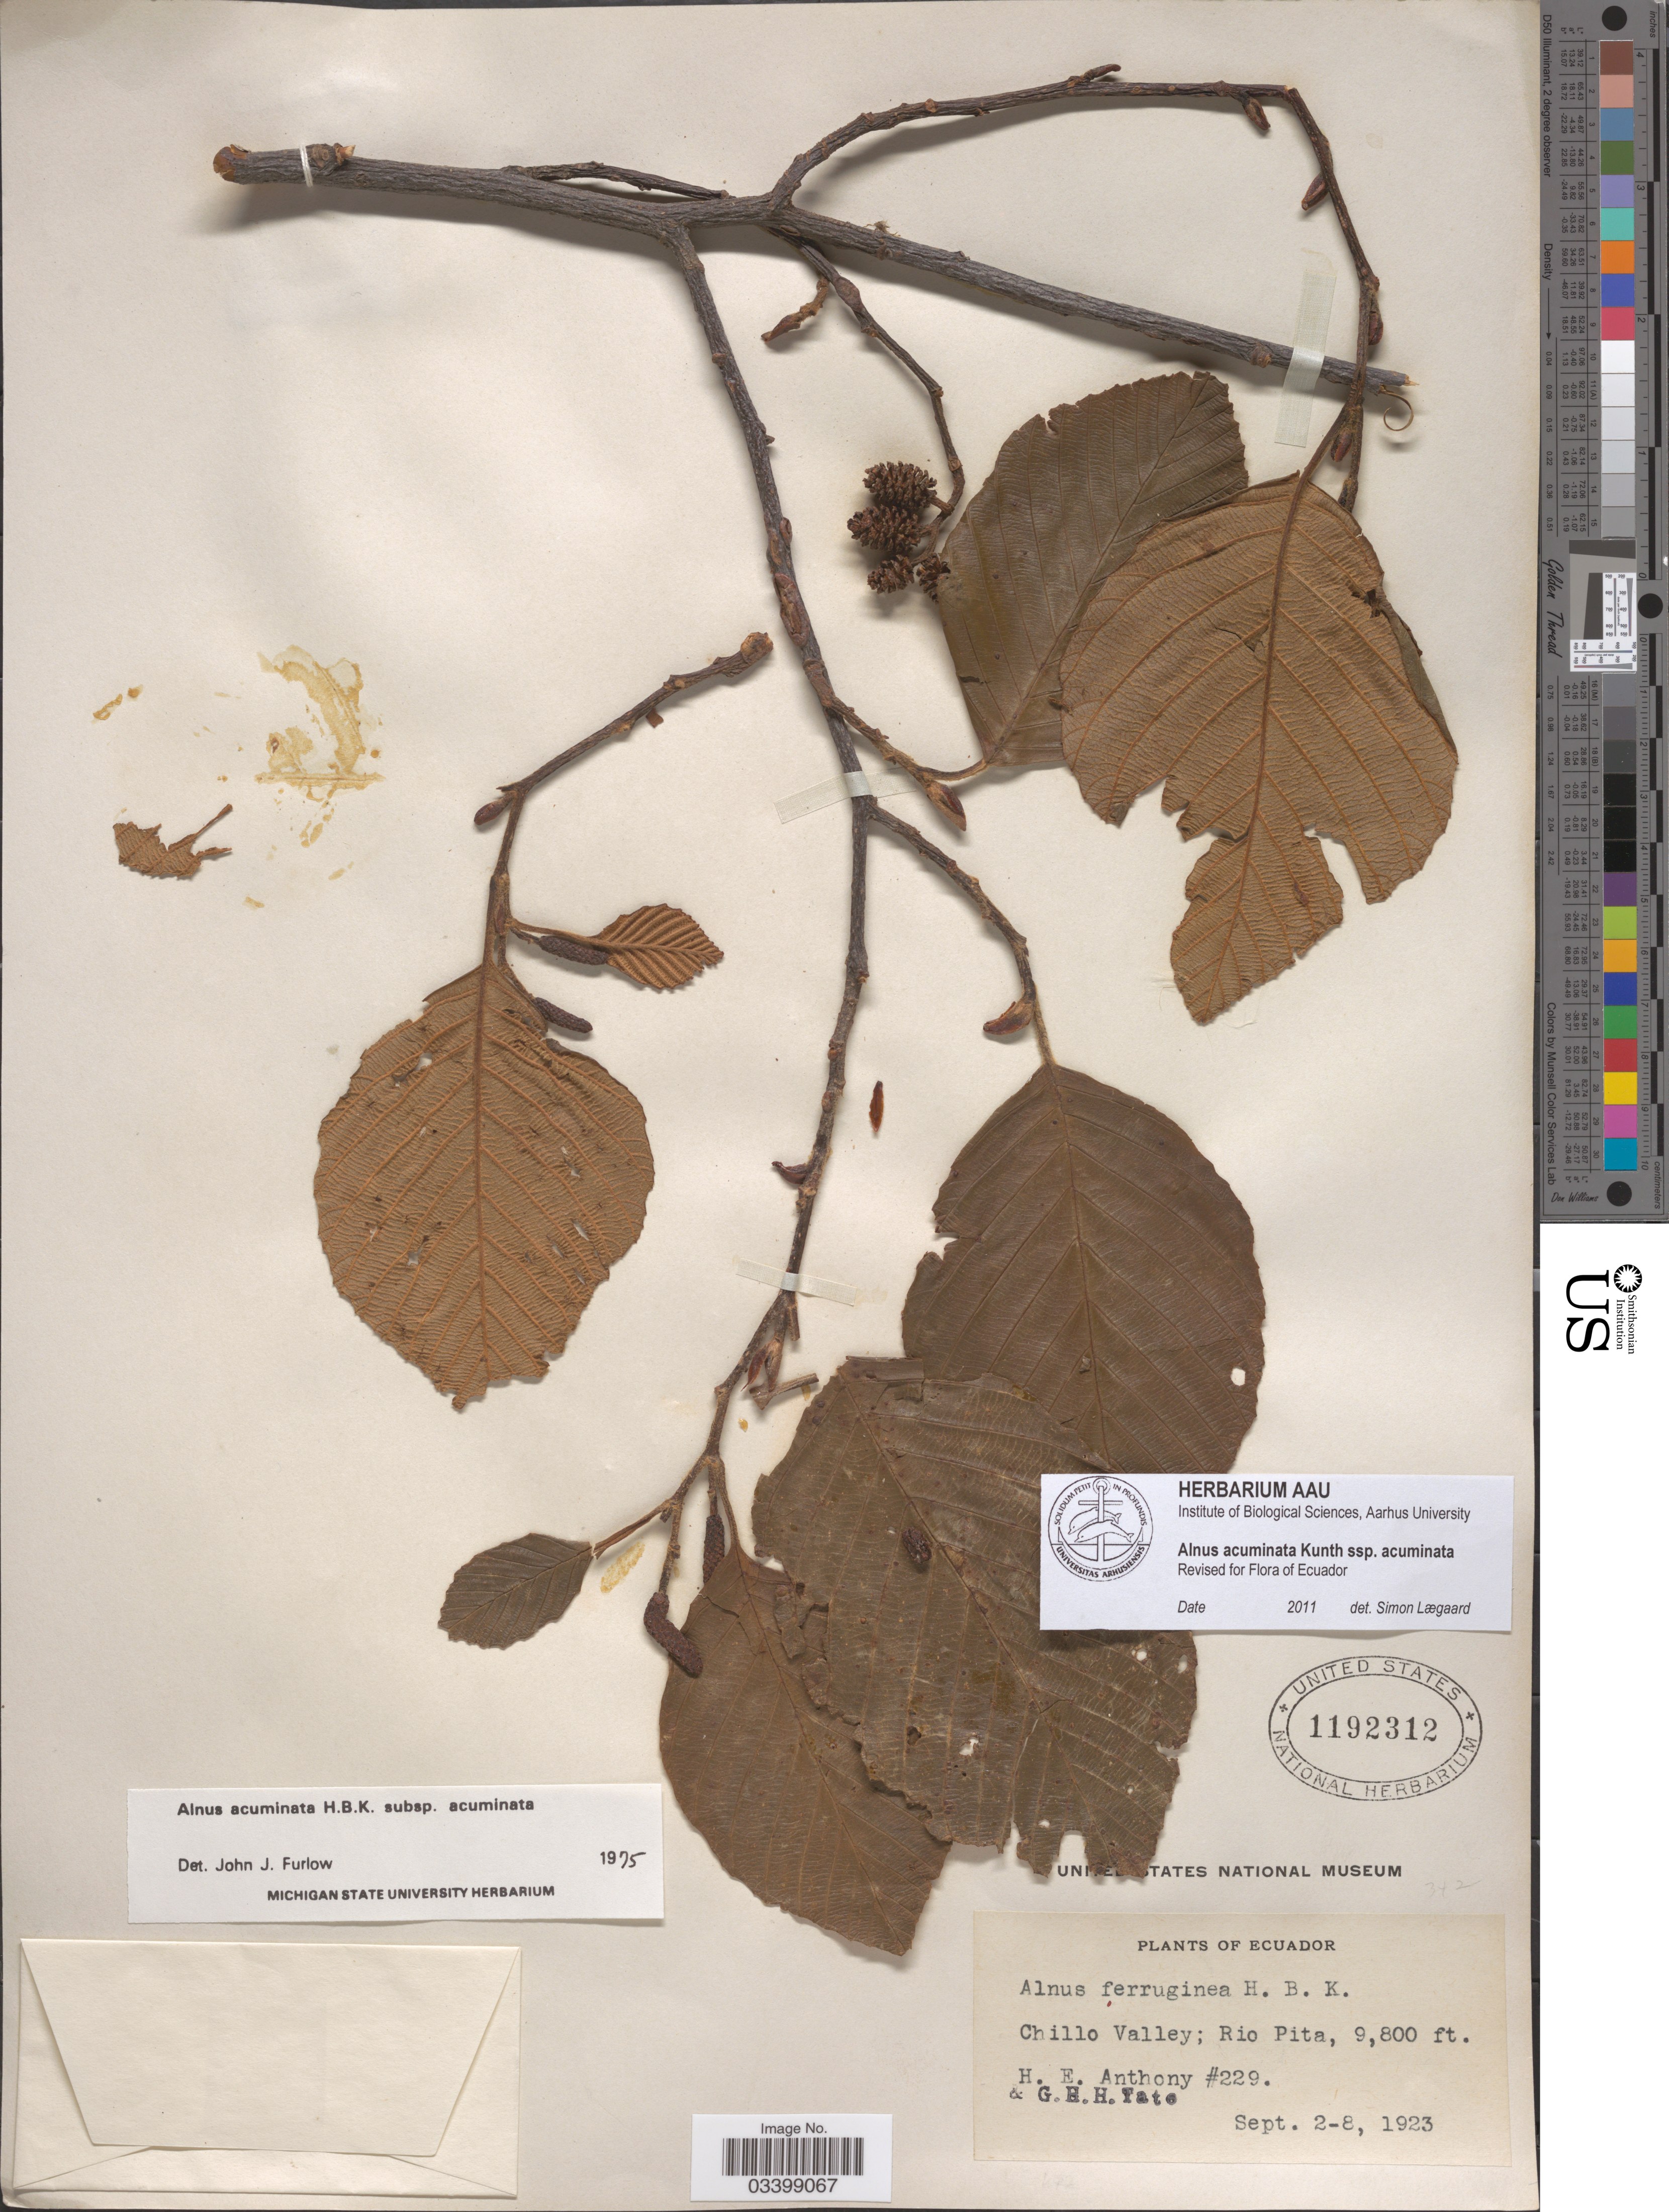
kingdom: Plantae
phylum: Tracheophyta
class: Magnoliopsida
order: Fagales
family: Betulaceae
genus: Alnus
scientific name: Alnus acuminata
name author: Kunth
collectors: H. E. Anthony & G. H. H.Tate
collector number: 229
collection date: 1923-09-02/1923-09-08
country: Ecuador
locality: Chillo Valley; Rio Pita.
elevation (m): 2987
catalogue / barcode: US 1192312